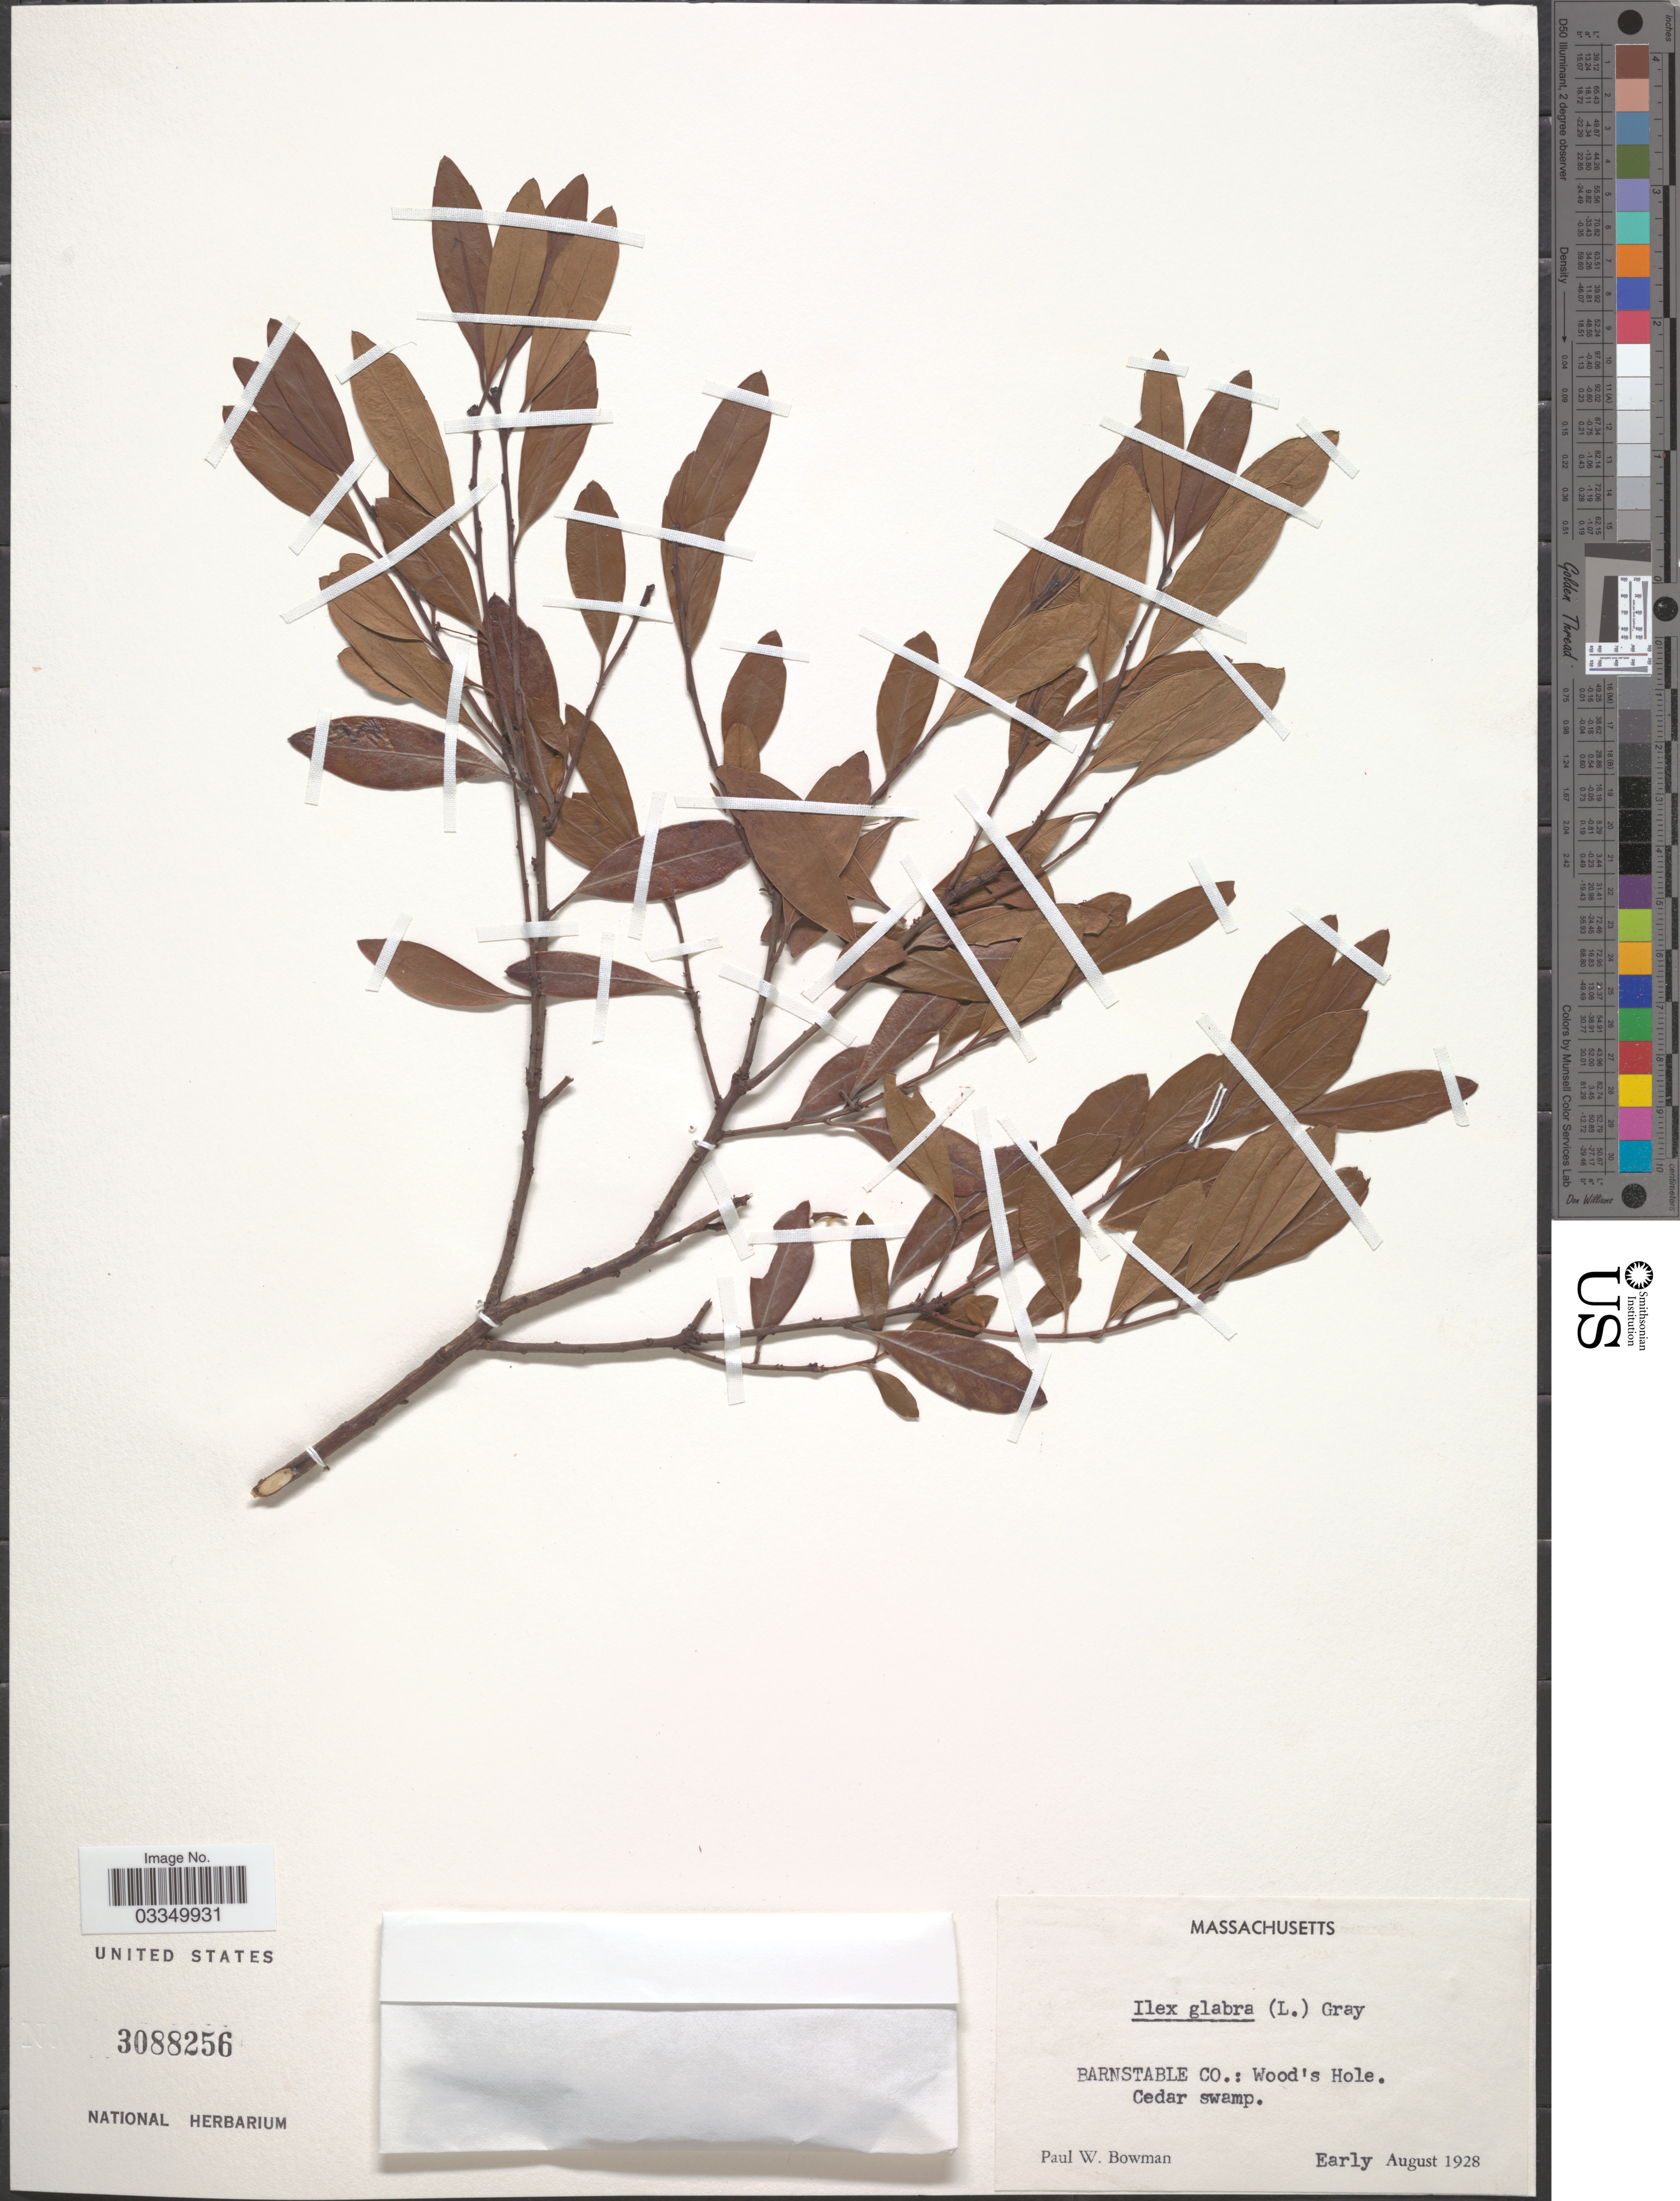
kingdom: Plantae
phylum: Tracheophyta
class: Magnoliopsida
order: Aquifoliales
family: Aquifoliaceae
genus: Ilex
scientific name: Ilex glabra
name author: (L.) A. Gray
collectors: P. Bowman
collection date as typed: Early August 1928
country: United States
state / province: Massachusetts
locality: Barnstable Co.: Wood's Hole. Cedar swamp.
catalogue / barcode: US 3088256